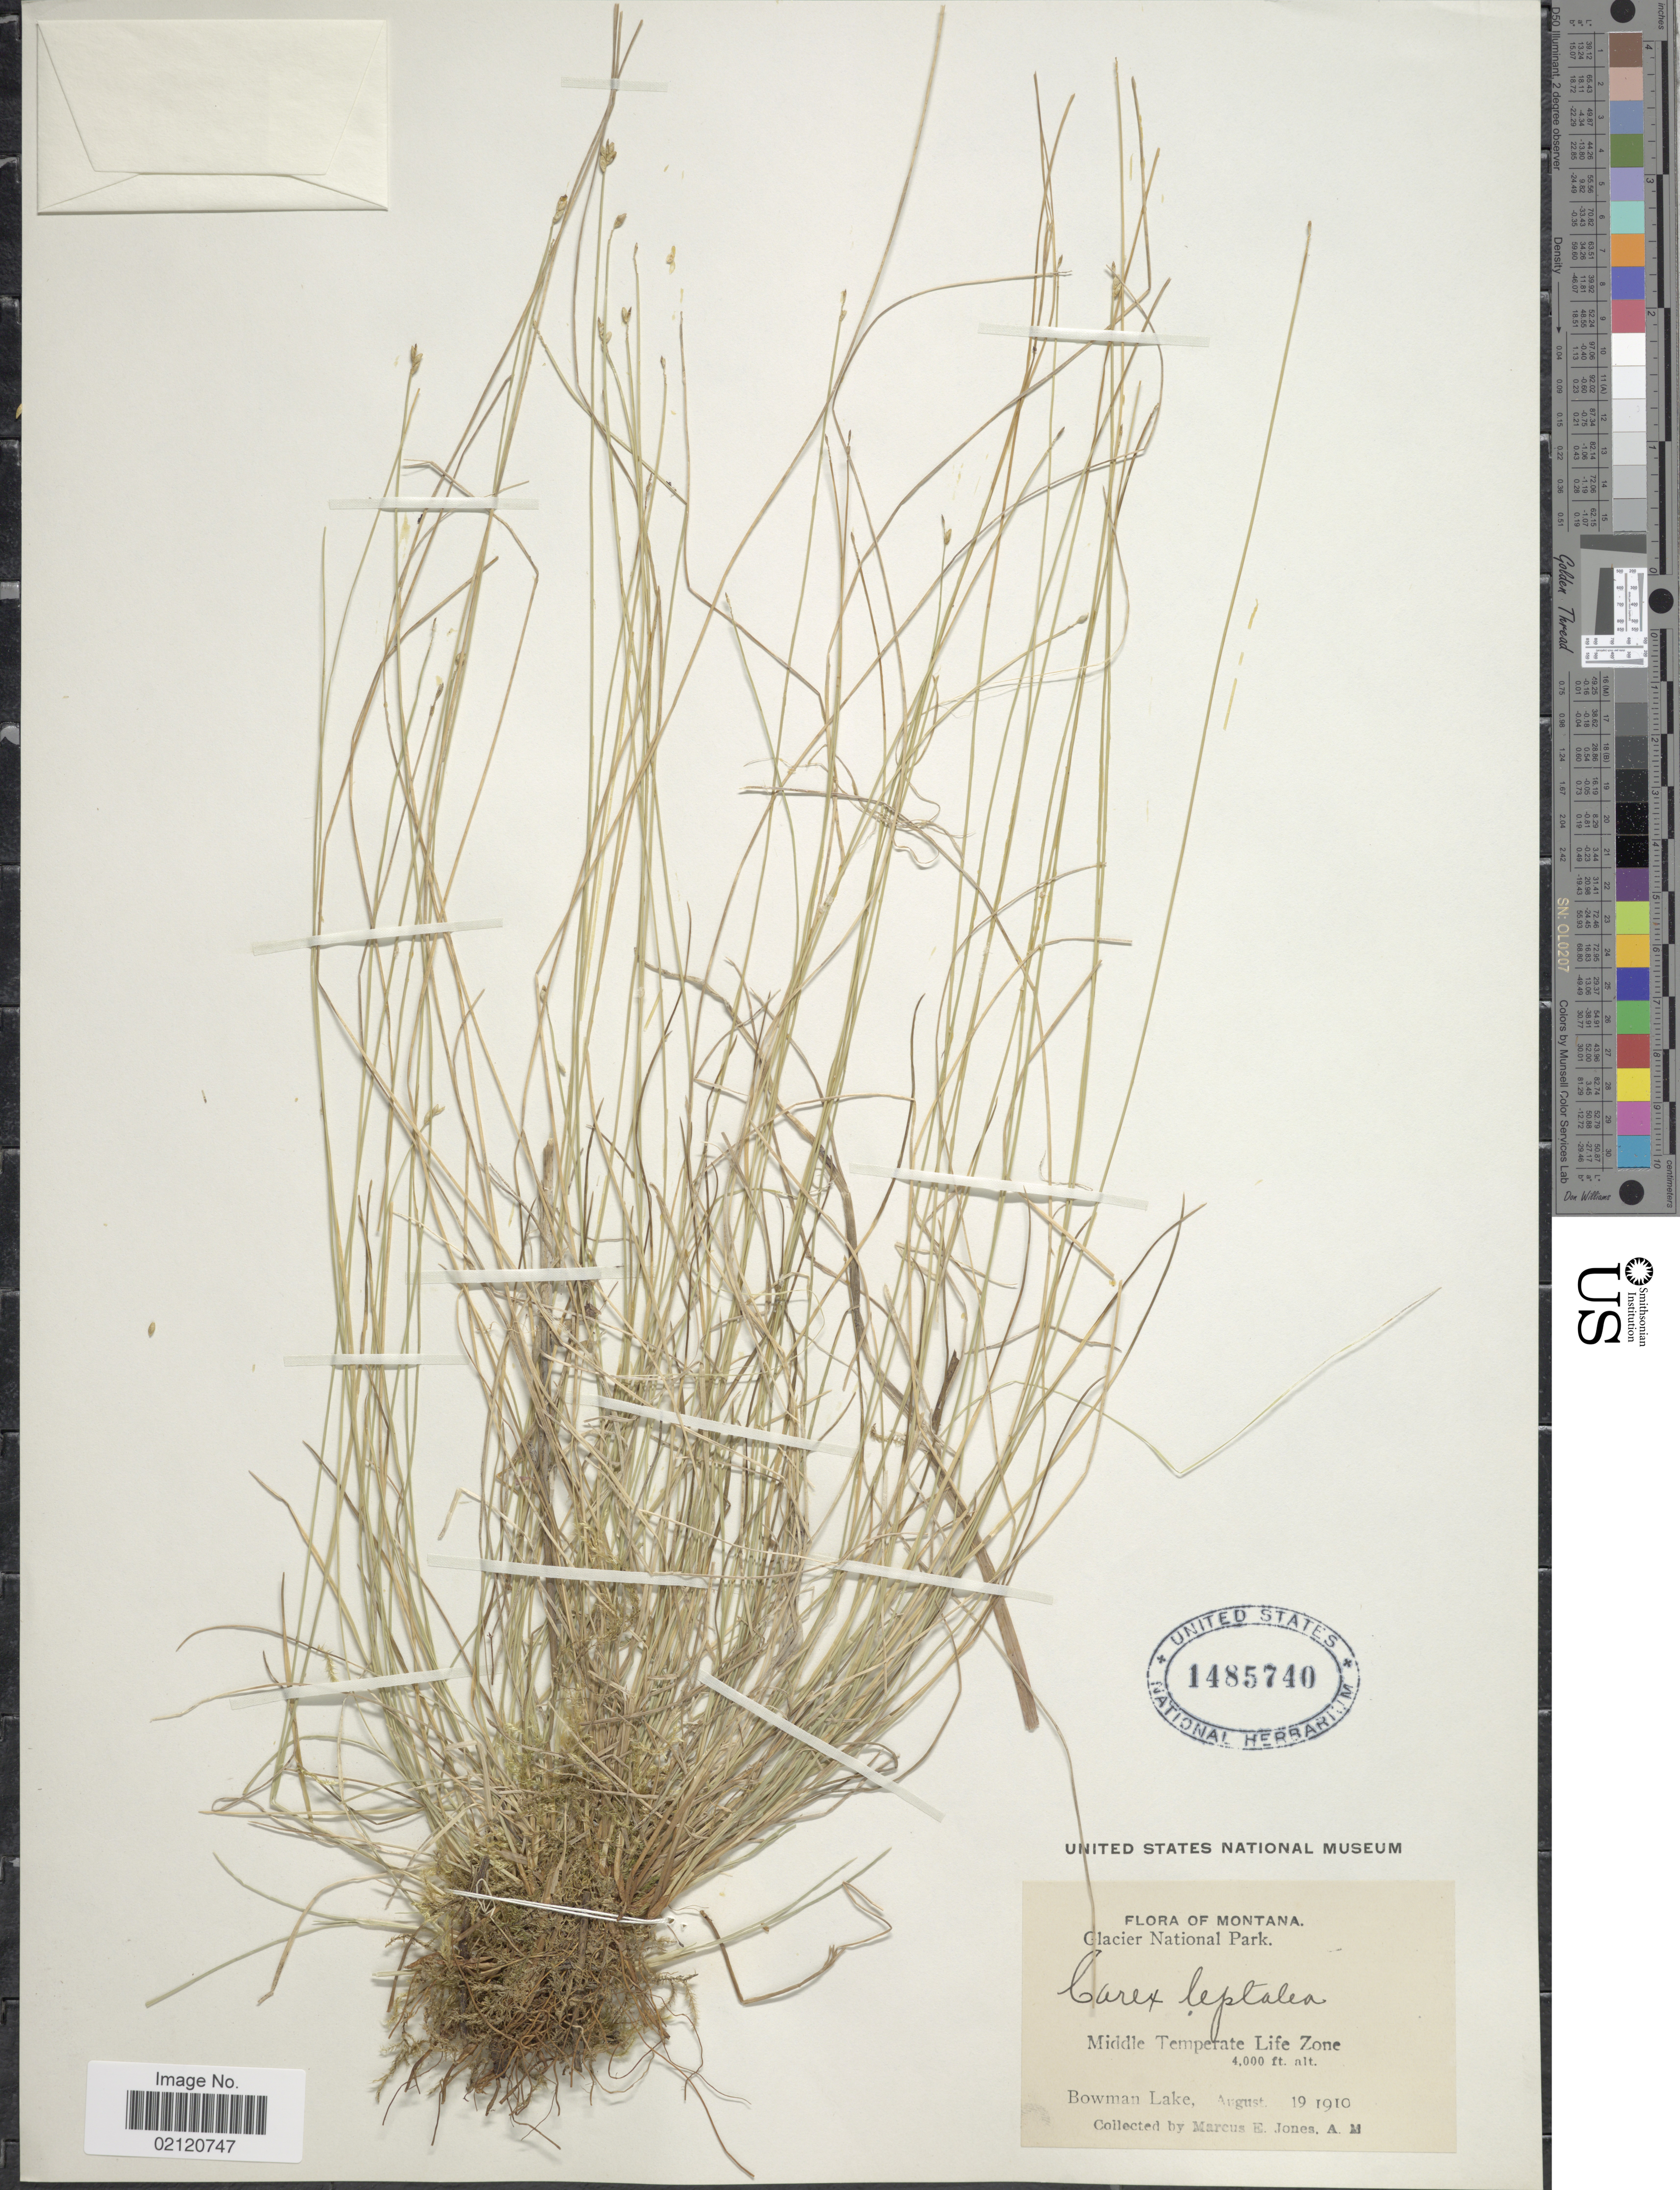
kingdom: Plantae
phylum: Tracheophyta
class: Liliopsida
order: Poales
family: Cyperaceae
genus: Carex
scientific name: Carex leptalea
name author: Wahlenb.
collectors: M. E. Jones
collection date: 1910-08-19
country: United States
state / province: Montana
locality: Glacier National Park, Middle Temperate Life Zone, Bowman Lake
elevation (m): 1219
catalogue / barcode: US 1485740